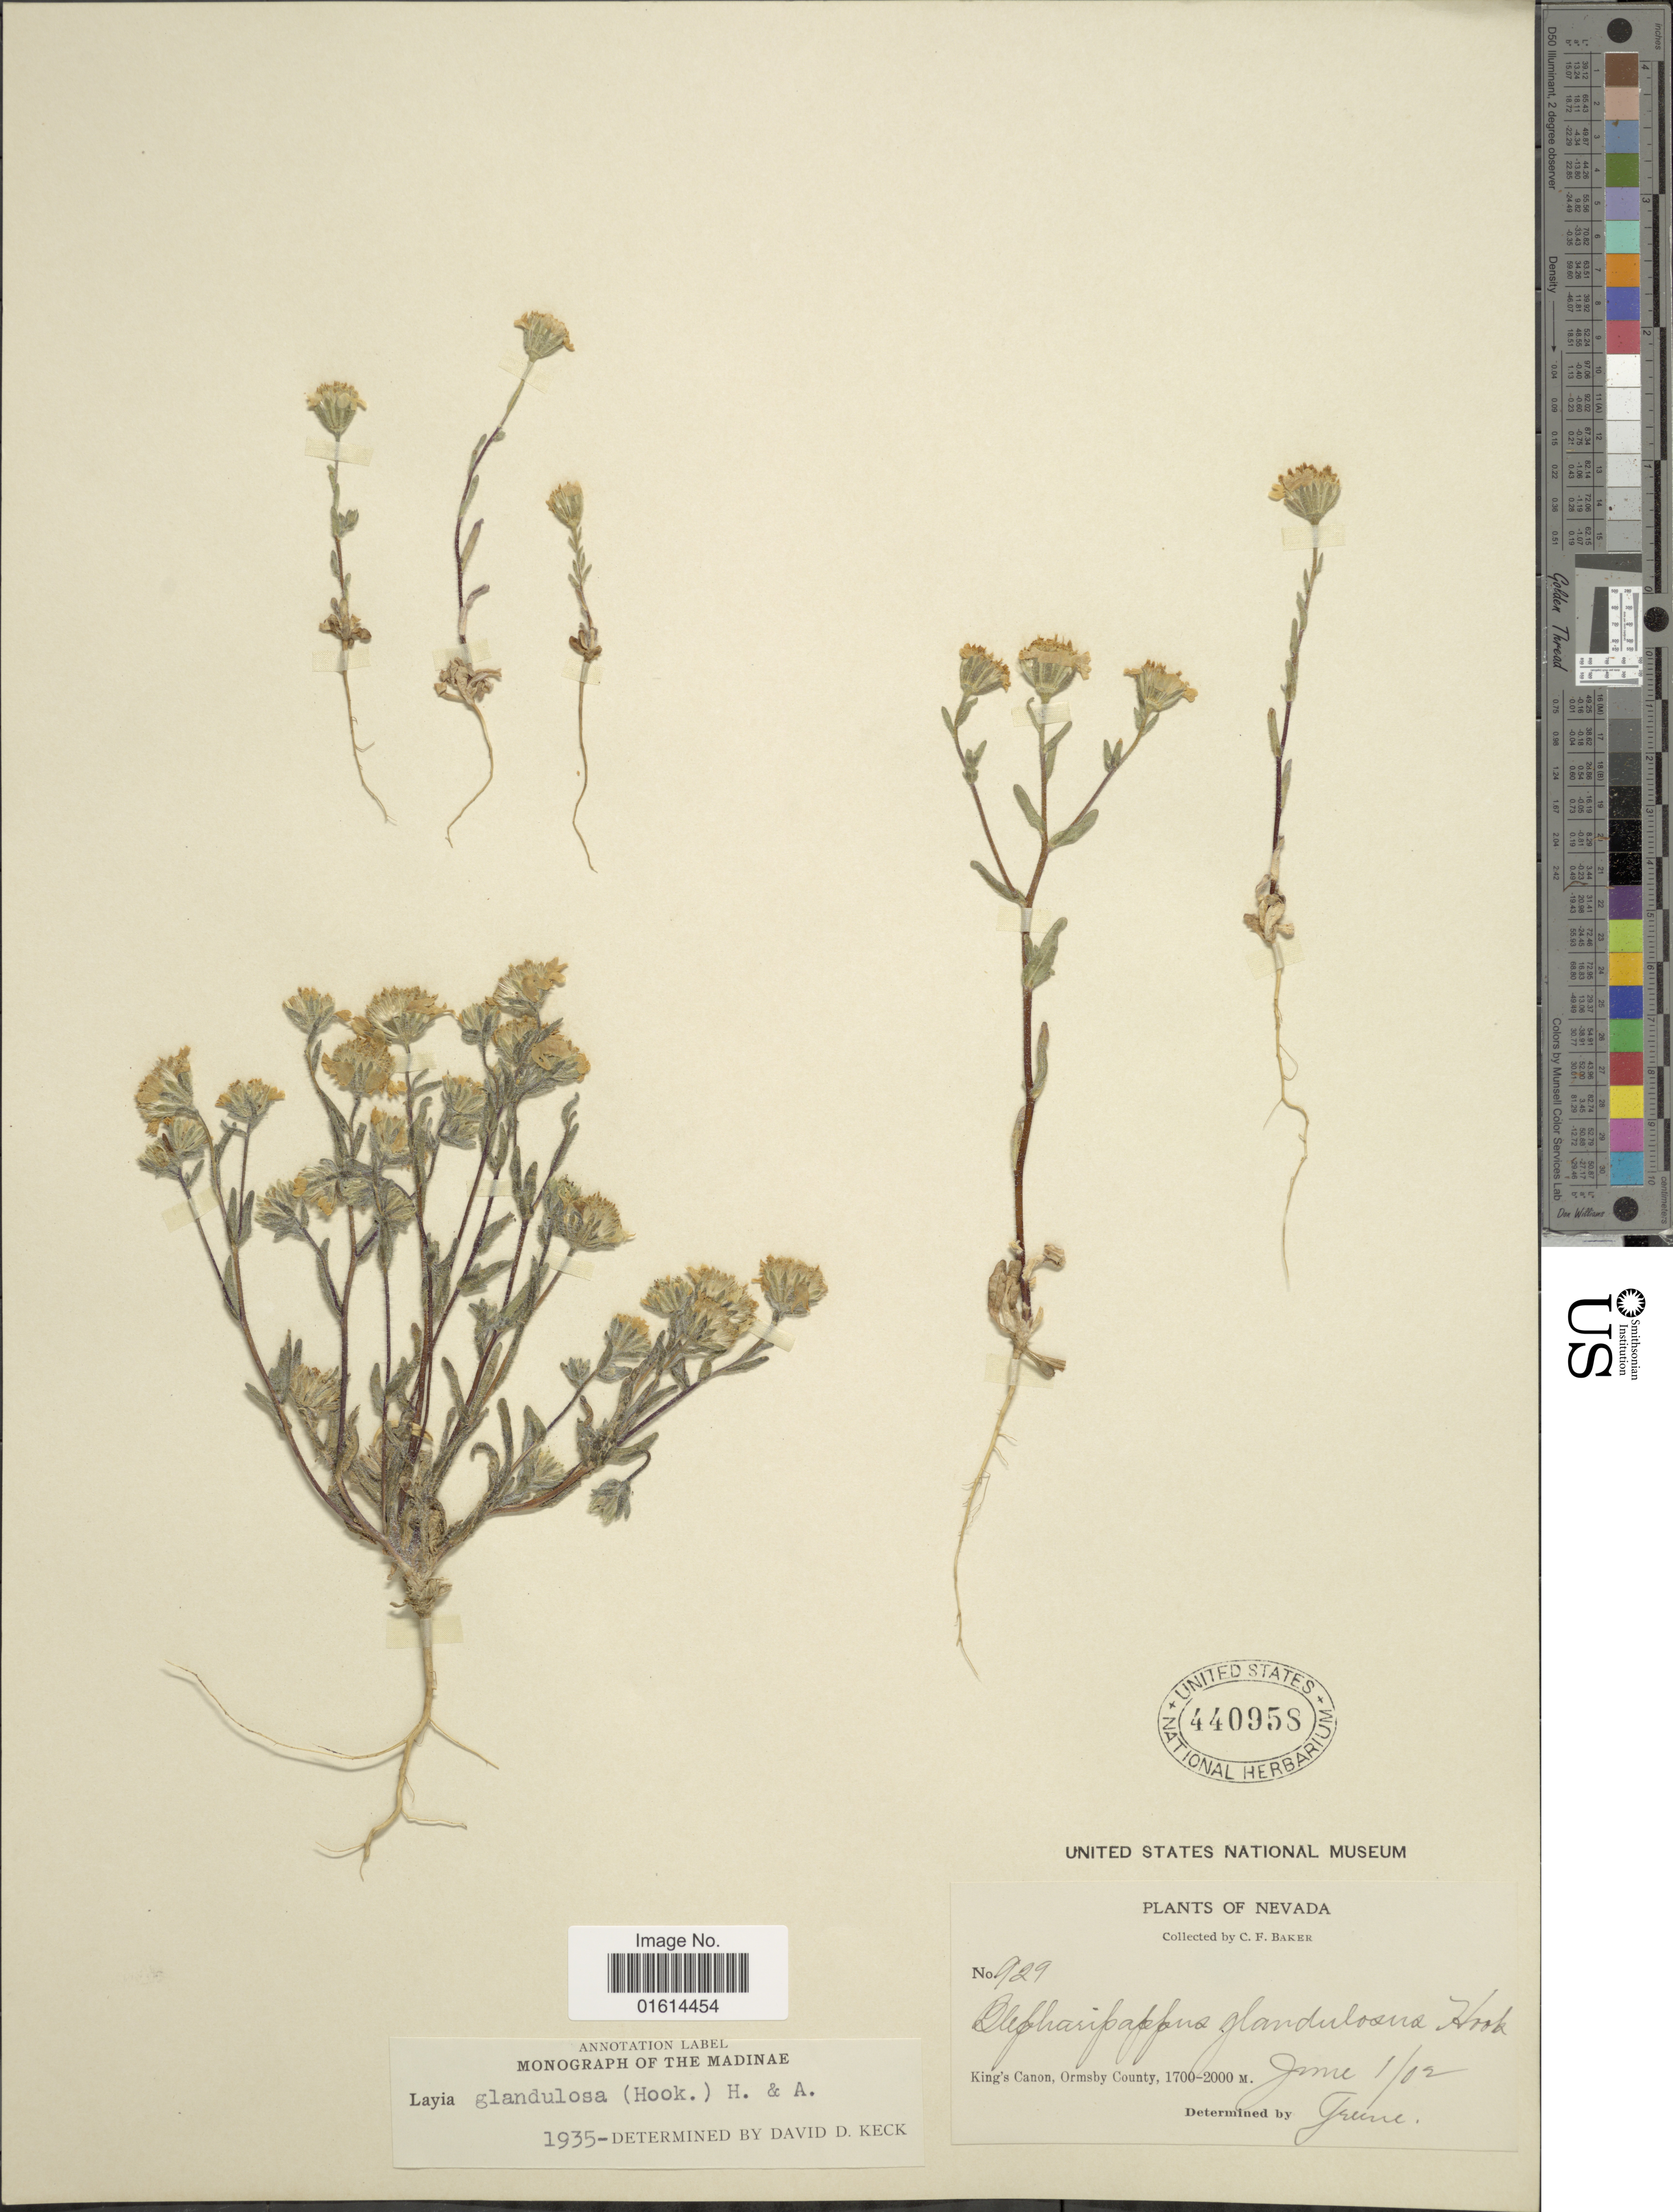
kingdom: Plantae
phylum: Tracheophyta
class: Magnoliopsida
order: Asterales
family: Asteraceae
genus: Layia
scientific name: Layia glandulosa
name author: Hook. & Arn.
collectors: C. F. Baker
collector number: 929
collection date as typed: Transcribed d/m/y: 1/6/2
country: United States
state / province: Nevada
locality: King's Canon, Ormsby County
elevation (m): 1700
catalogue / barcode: US 440958